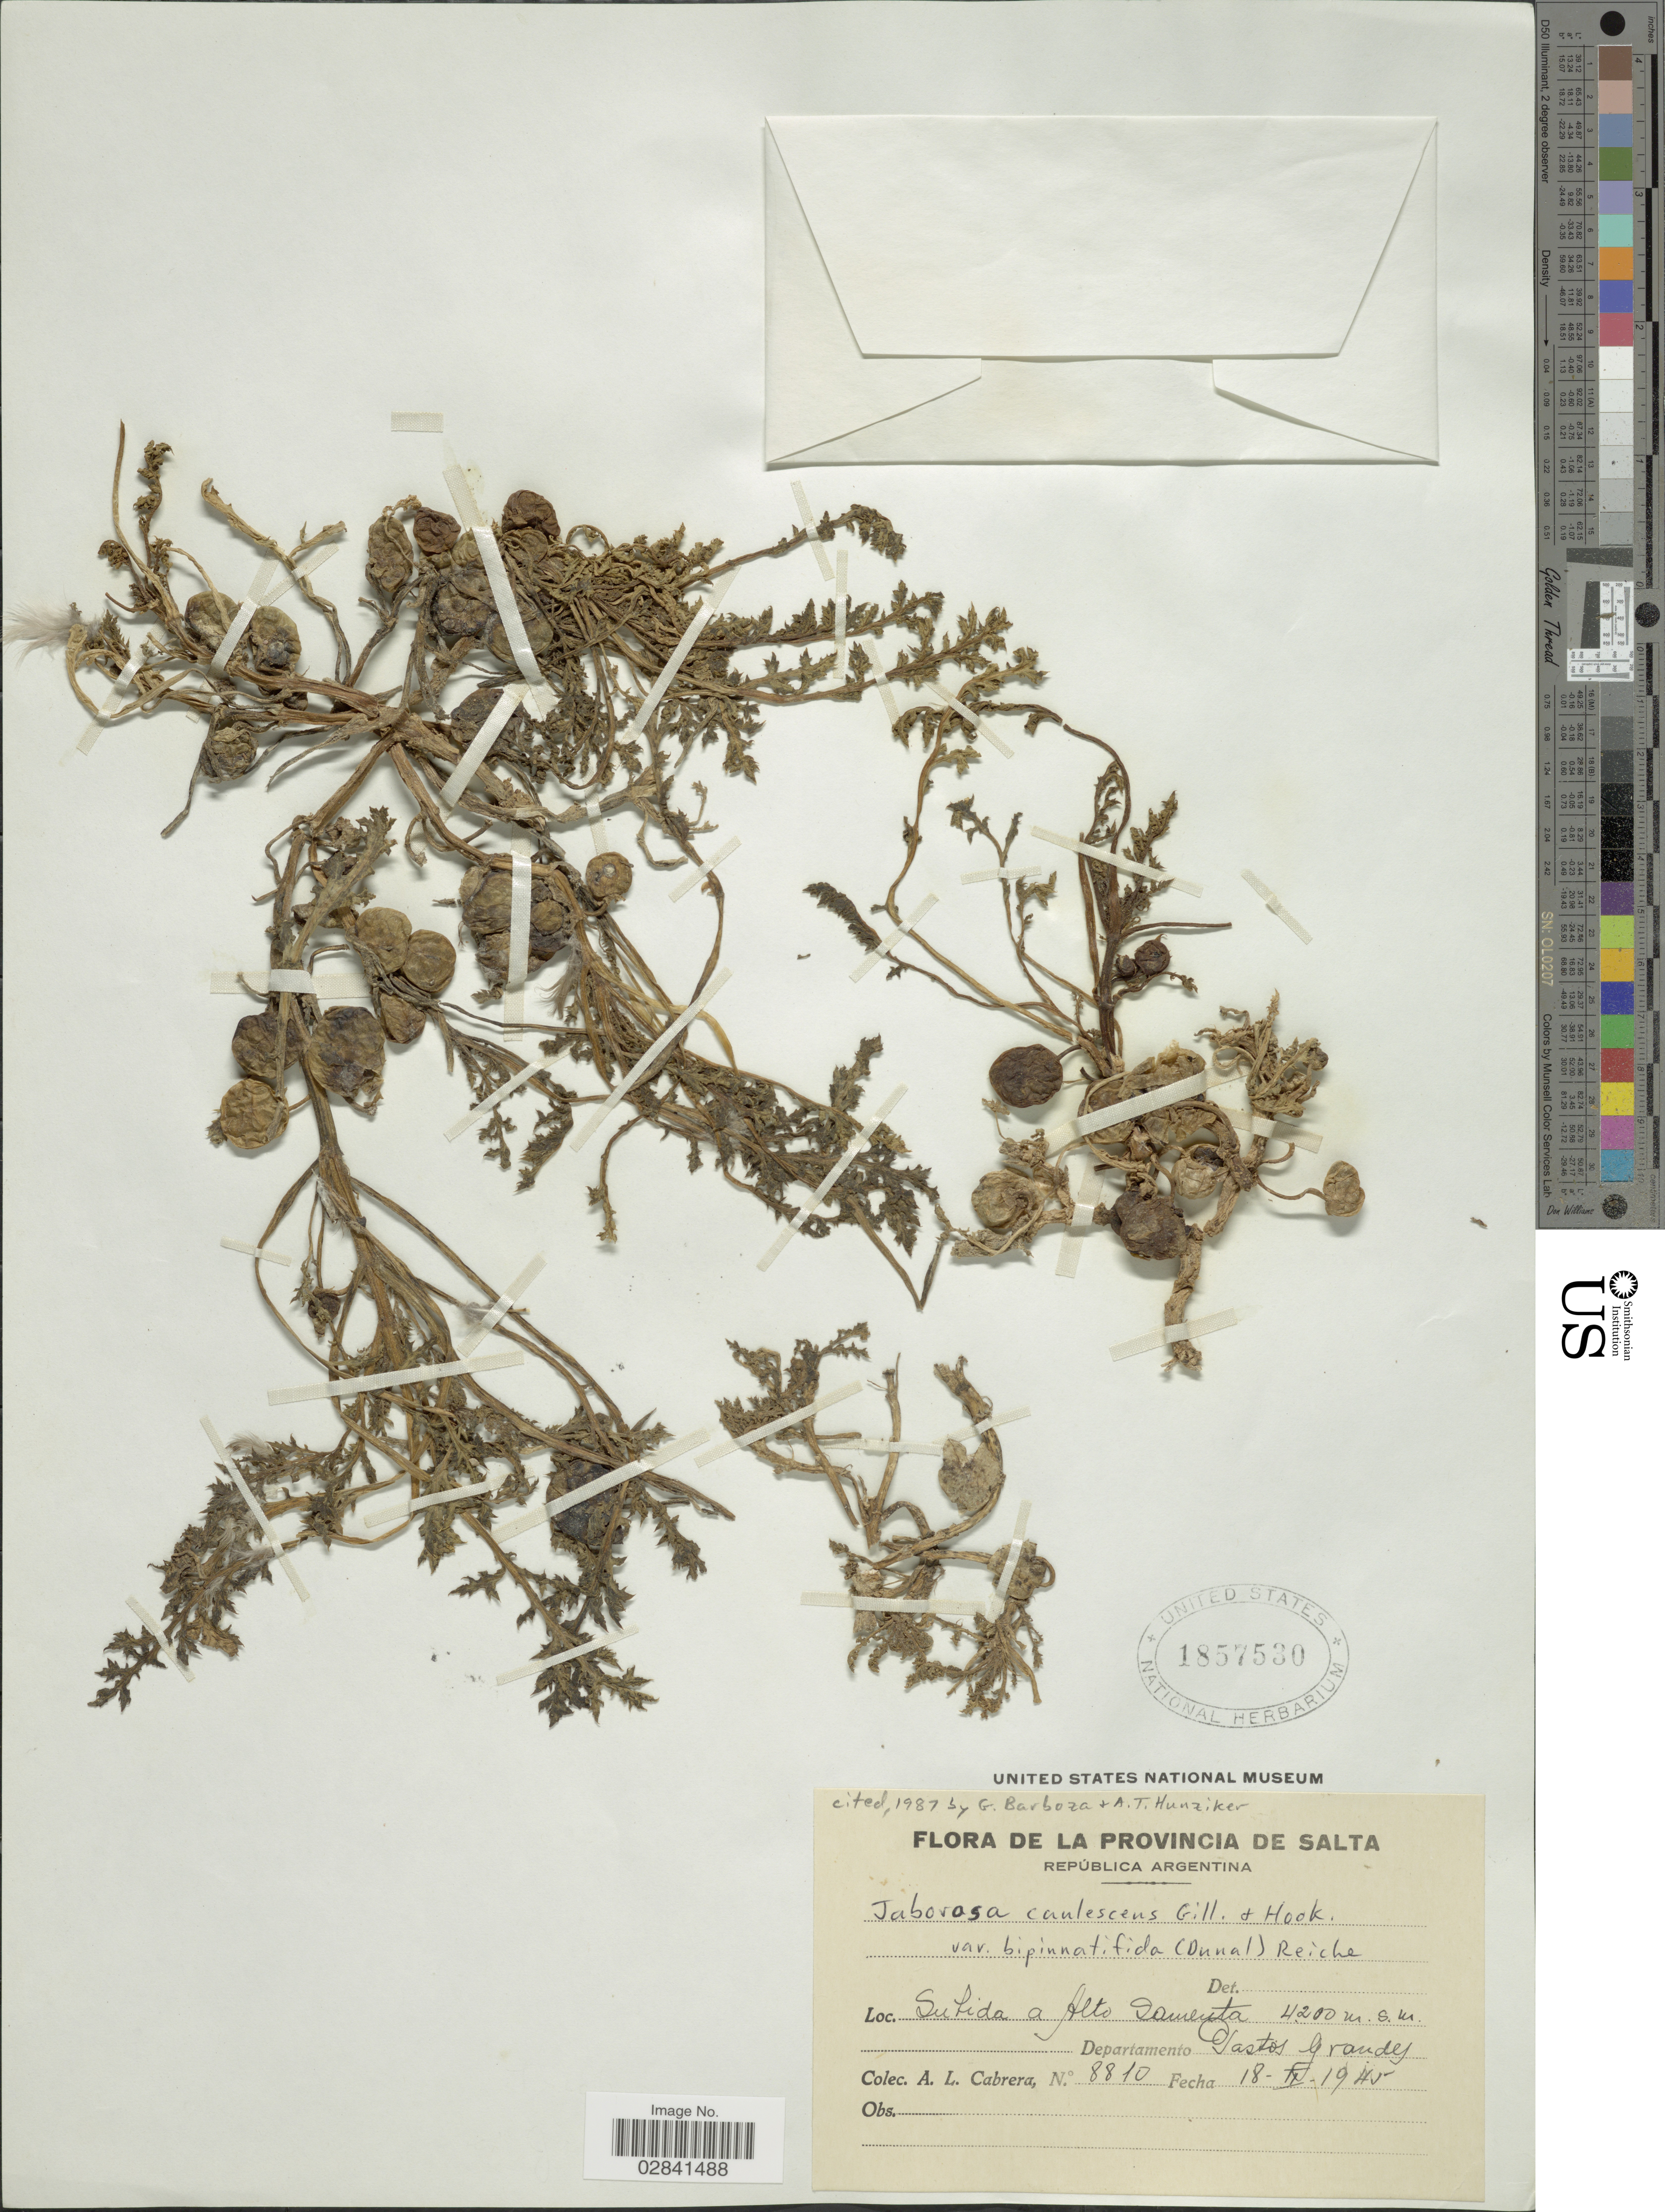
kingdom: Plantae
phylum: Tracheophyta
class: Magnoliopsida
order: Solanales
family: Solanaceae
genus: Jaborosa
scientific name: Jaborosa caulescens var. bipinnatifida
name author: (Dunal) Reiche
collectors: A. L. Cabrera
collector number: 8810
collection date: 1945-02-18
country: Argentina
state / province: Salta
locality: Sufida a Alto Samenta. Departamento Gastos Grandes.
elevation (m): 4200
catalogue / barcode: US 1857530